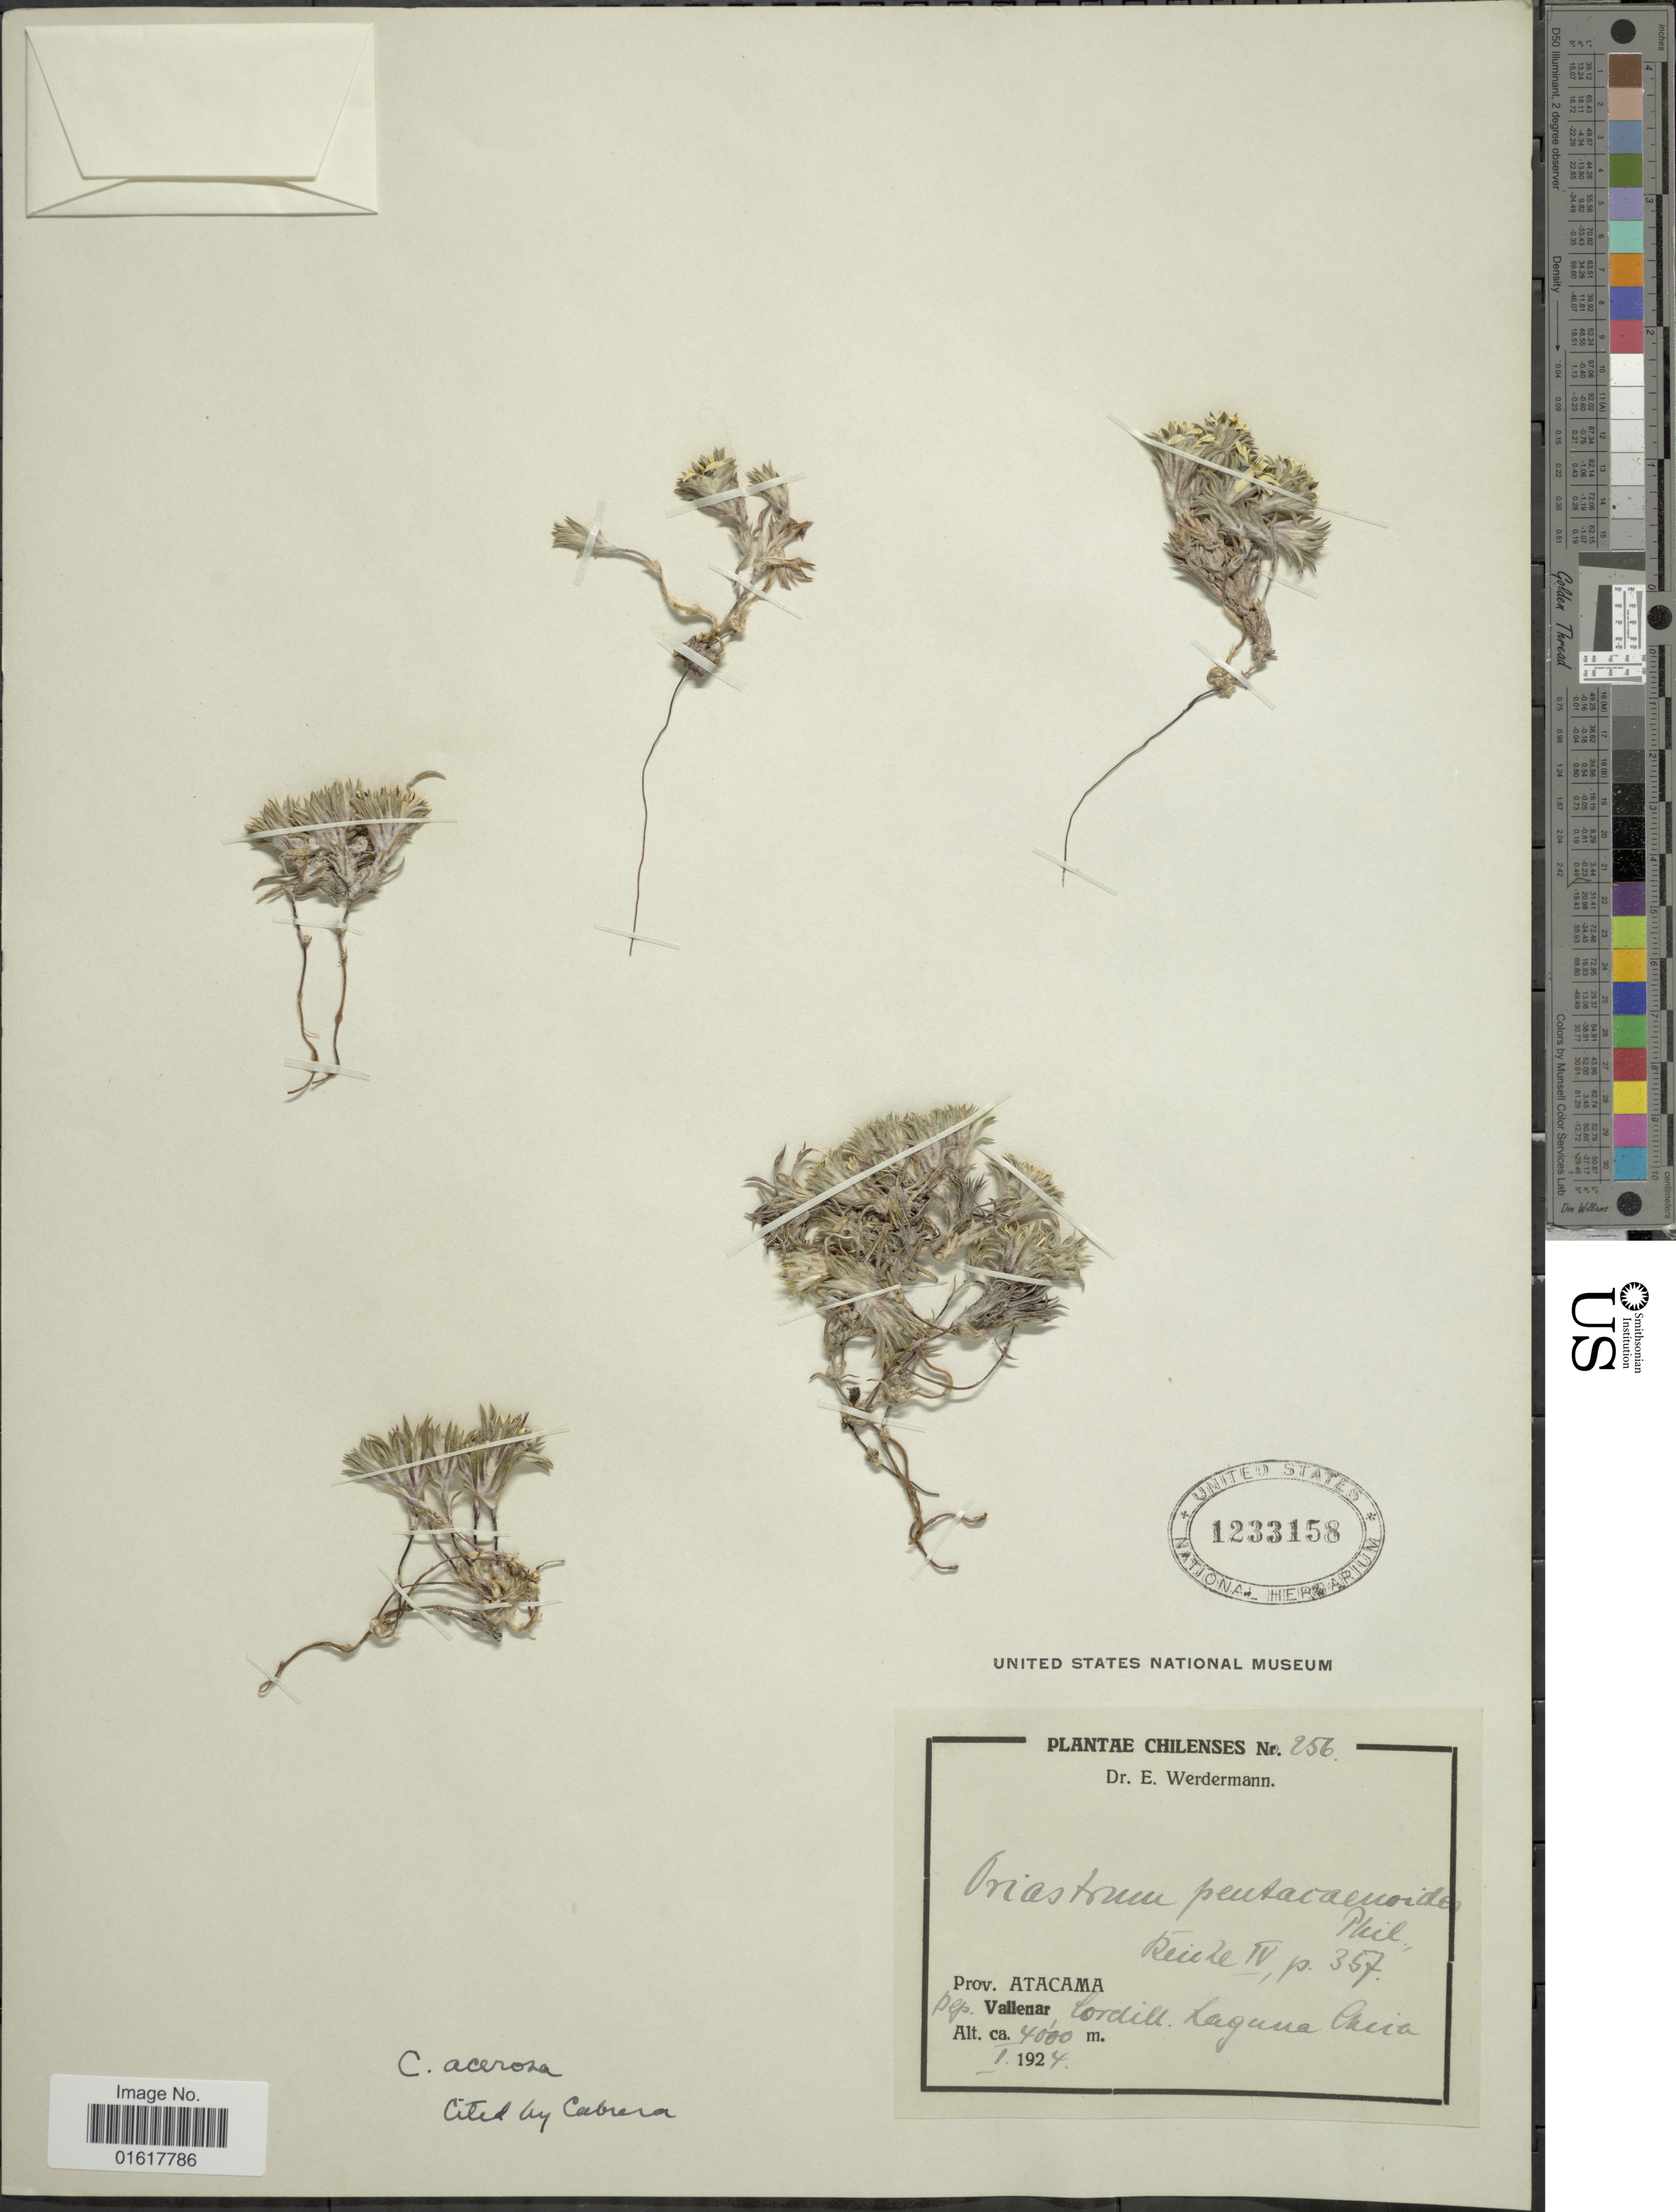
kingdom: Plantae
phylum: Tracheophyta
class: Magnoliopsida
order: Asterales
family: Asteraceae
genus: Chaetanthera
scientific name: Chaetanthera acerosa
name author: (Remy) Hauman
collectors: E. Werdermann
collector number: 256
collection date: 1924-01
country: Chile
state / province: Atacama (III)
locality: Prov. Atacama. Dep. Vallenar, Cordill. Laguna Chica.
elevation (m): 4000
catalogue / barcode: US 1233158